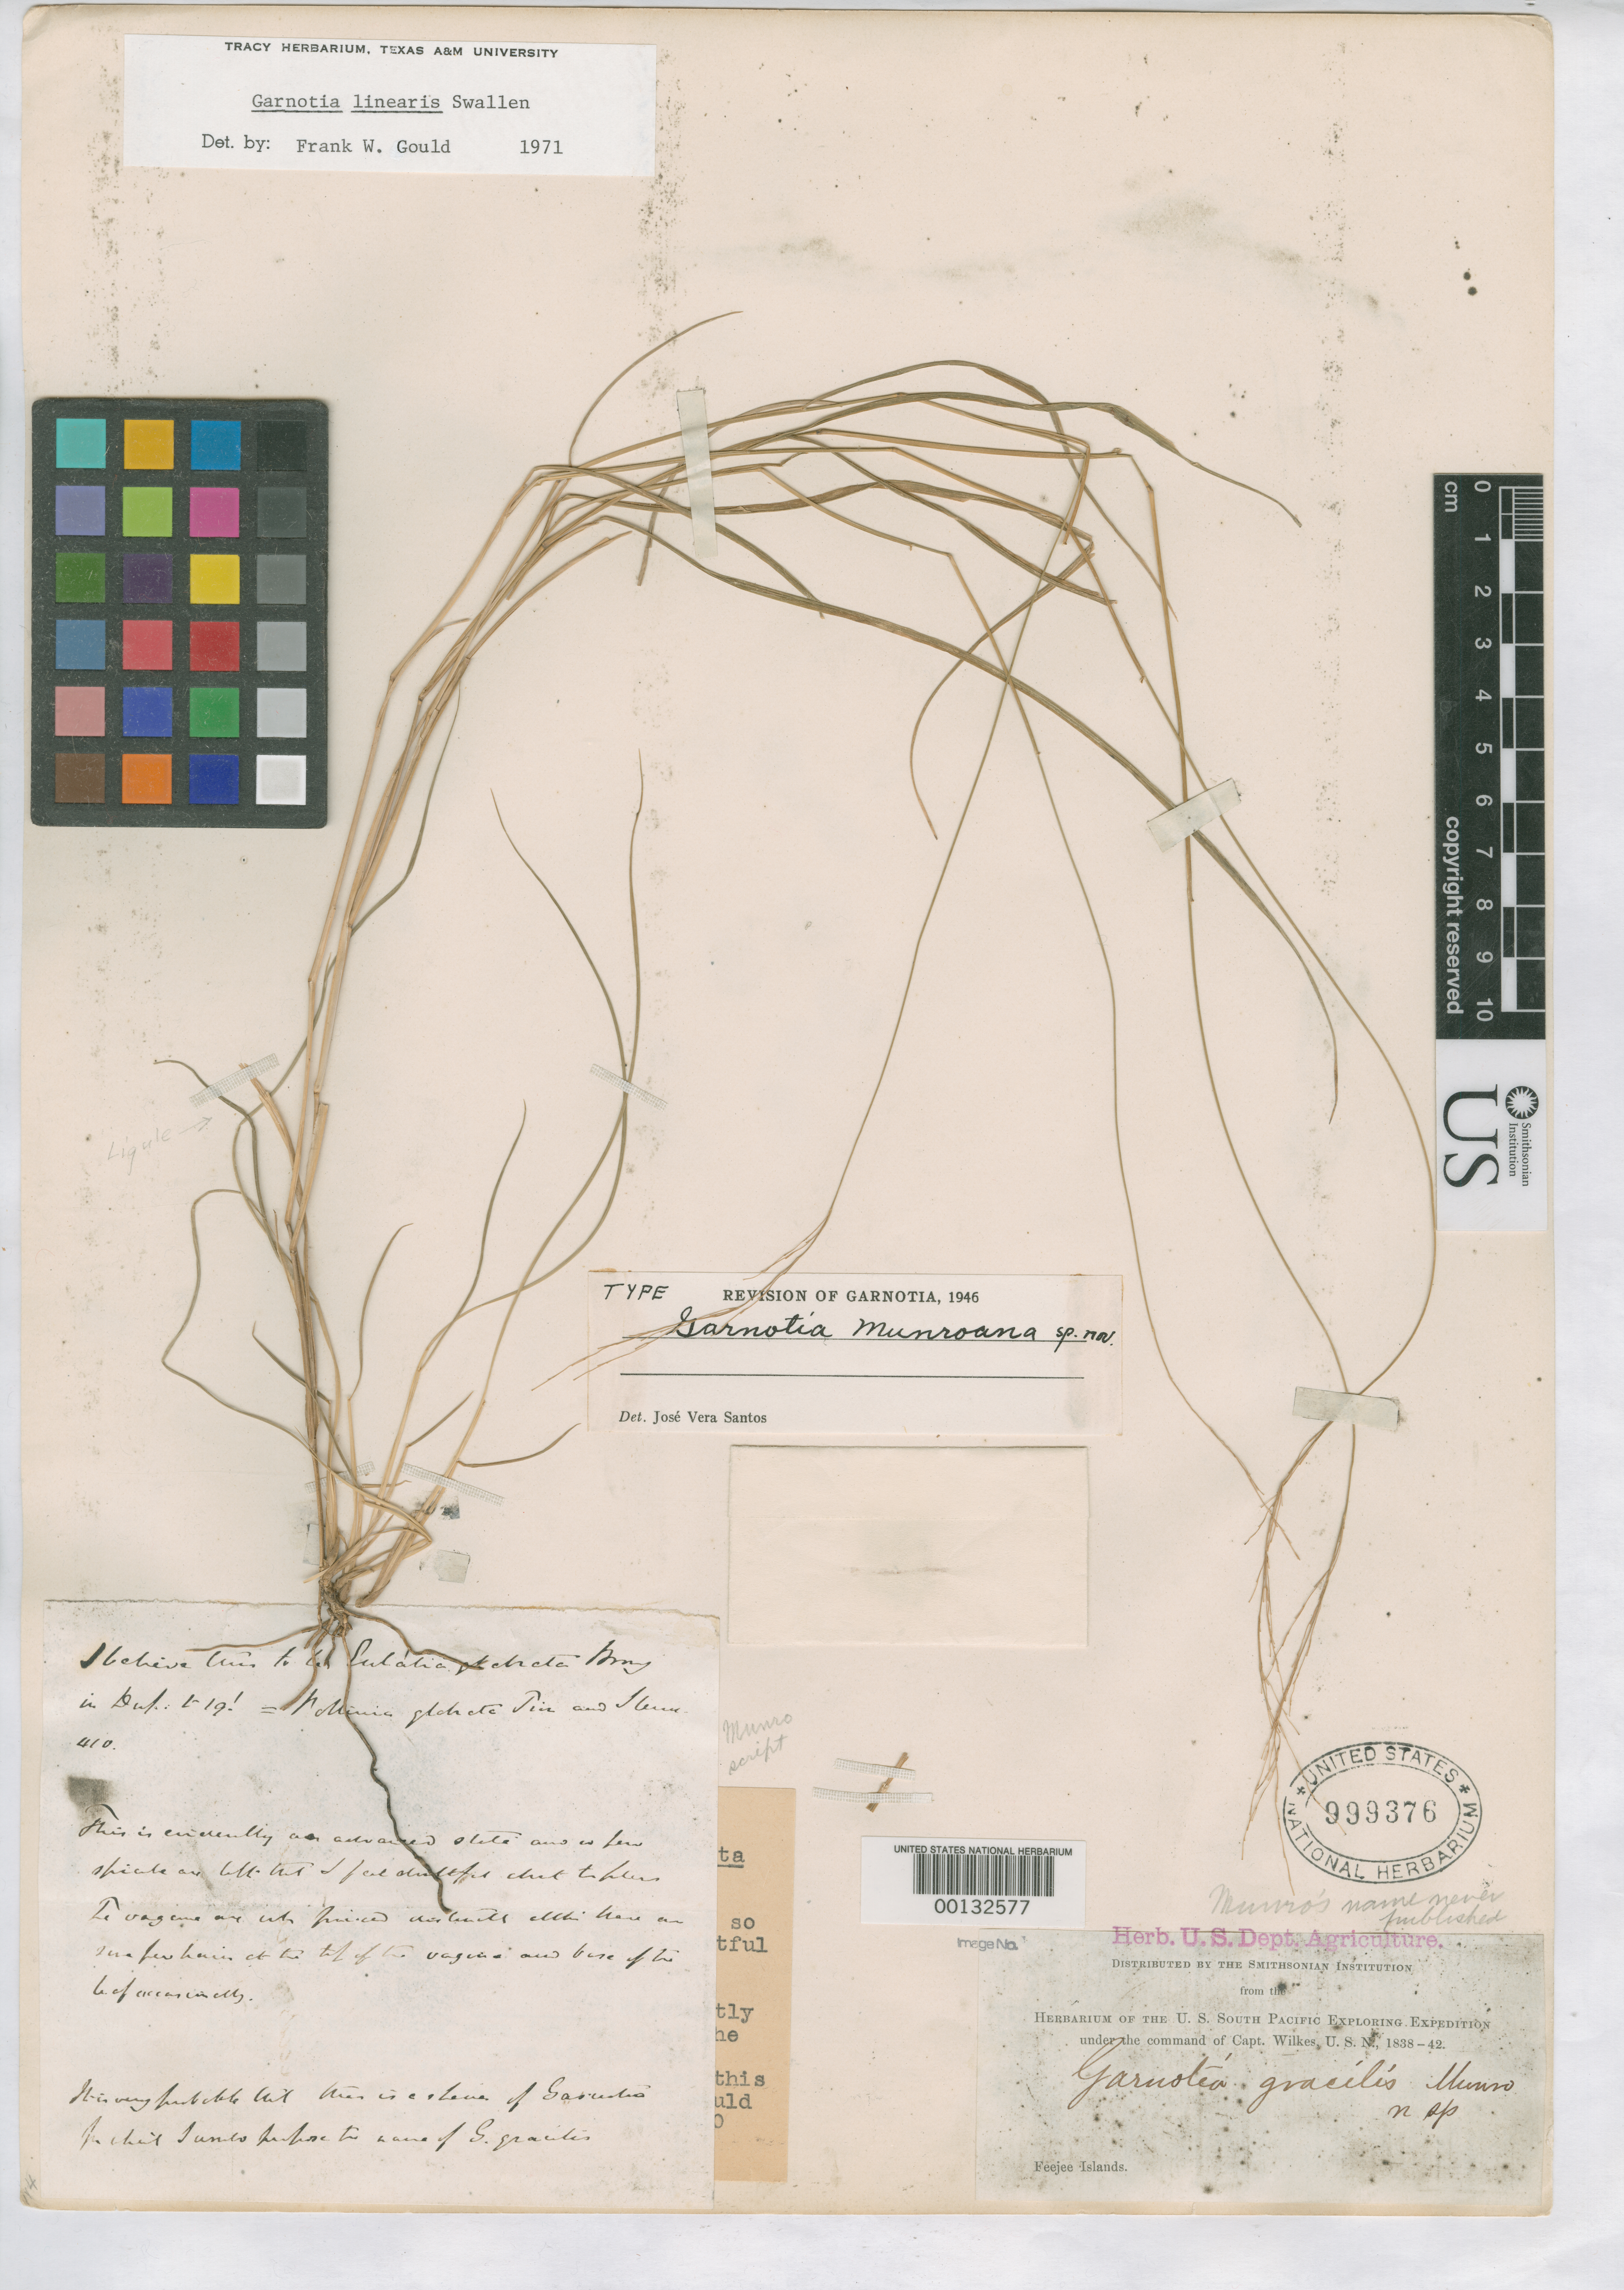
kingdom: Plantae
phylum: Tracheophyta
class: Liliopsida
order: Poales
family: Poaceae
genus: Garnotia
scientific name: Garnotia munroana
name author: Santos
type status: Holotype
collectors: Wilkes Explor. Exped.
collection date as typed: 1838 to -- --- 1842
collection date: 1838/1842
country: Fiji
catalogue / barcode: US 999376